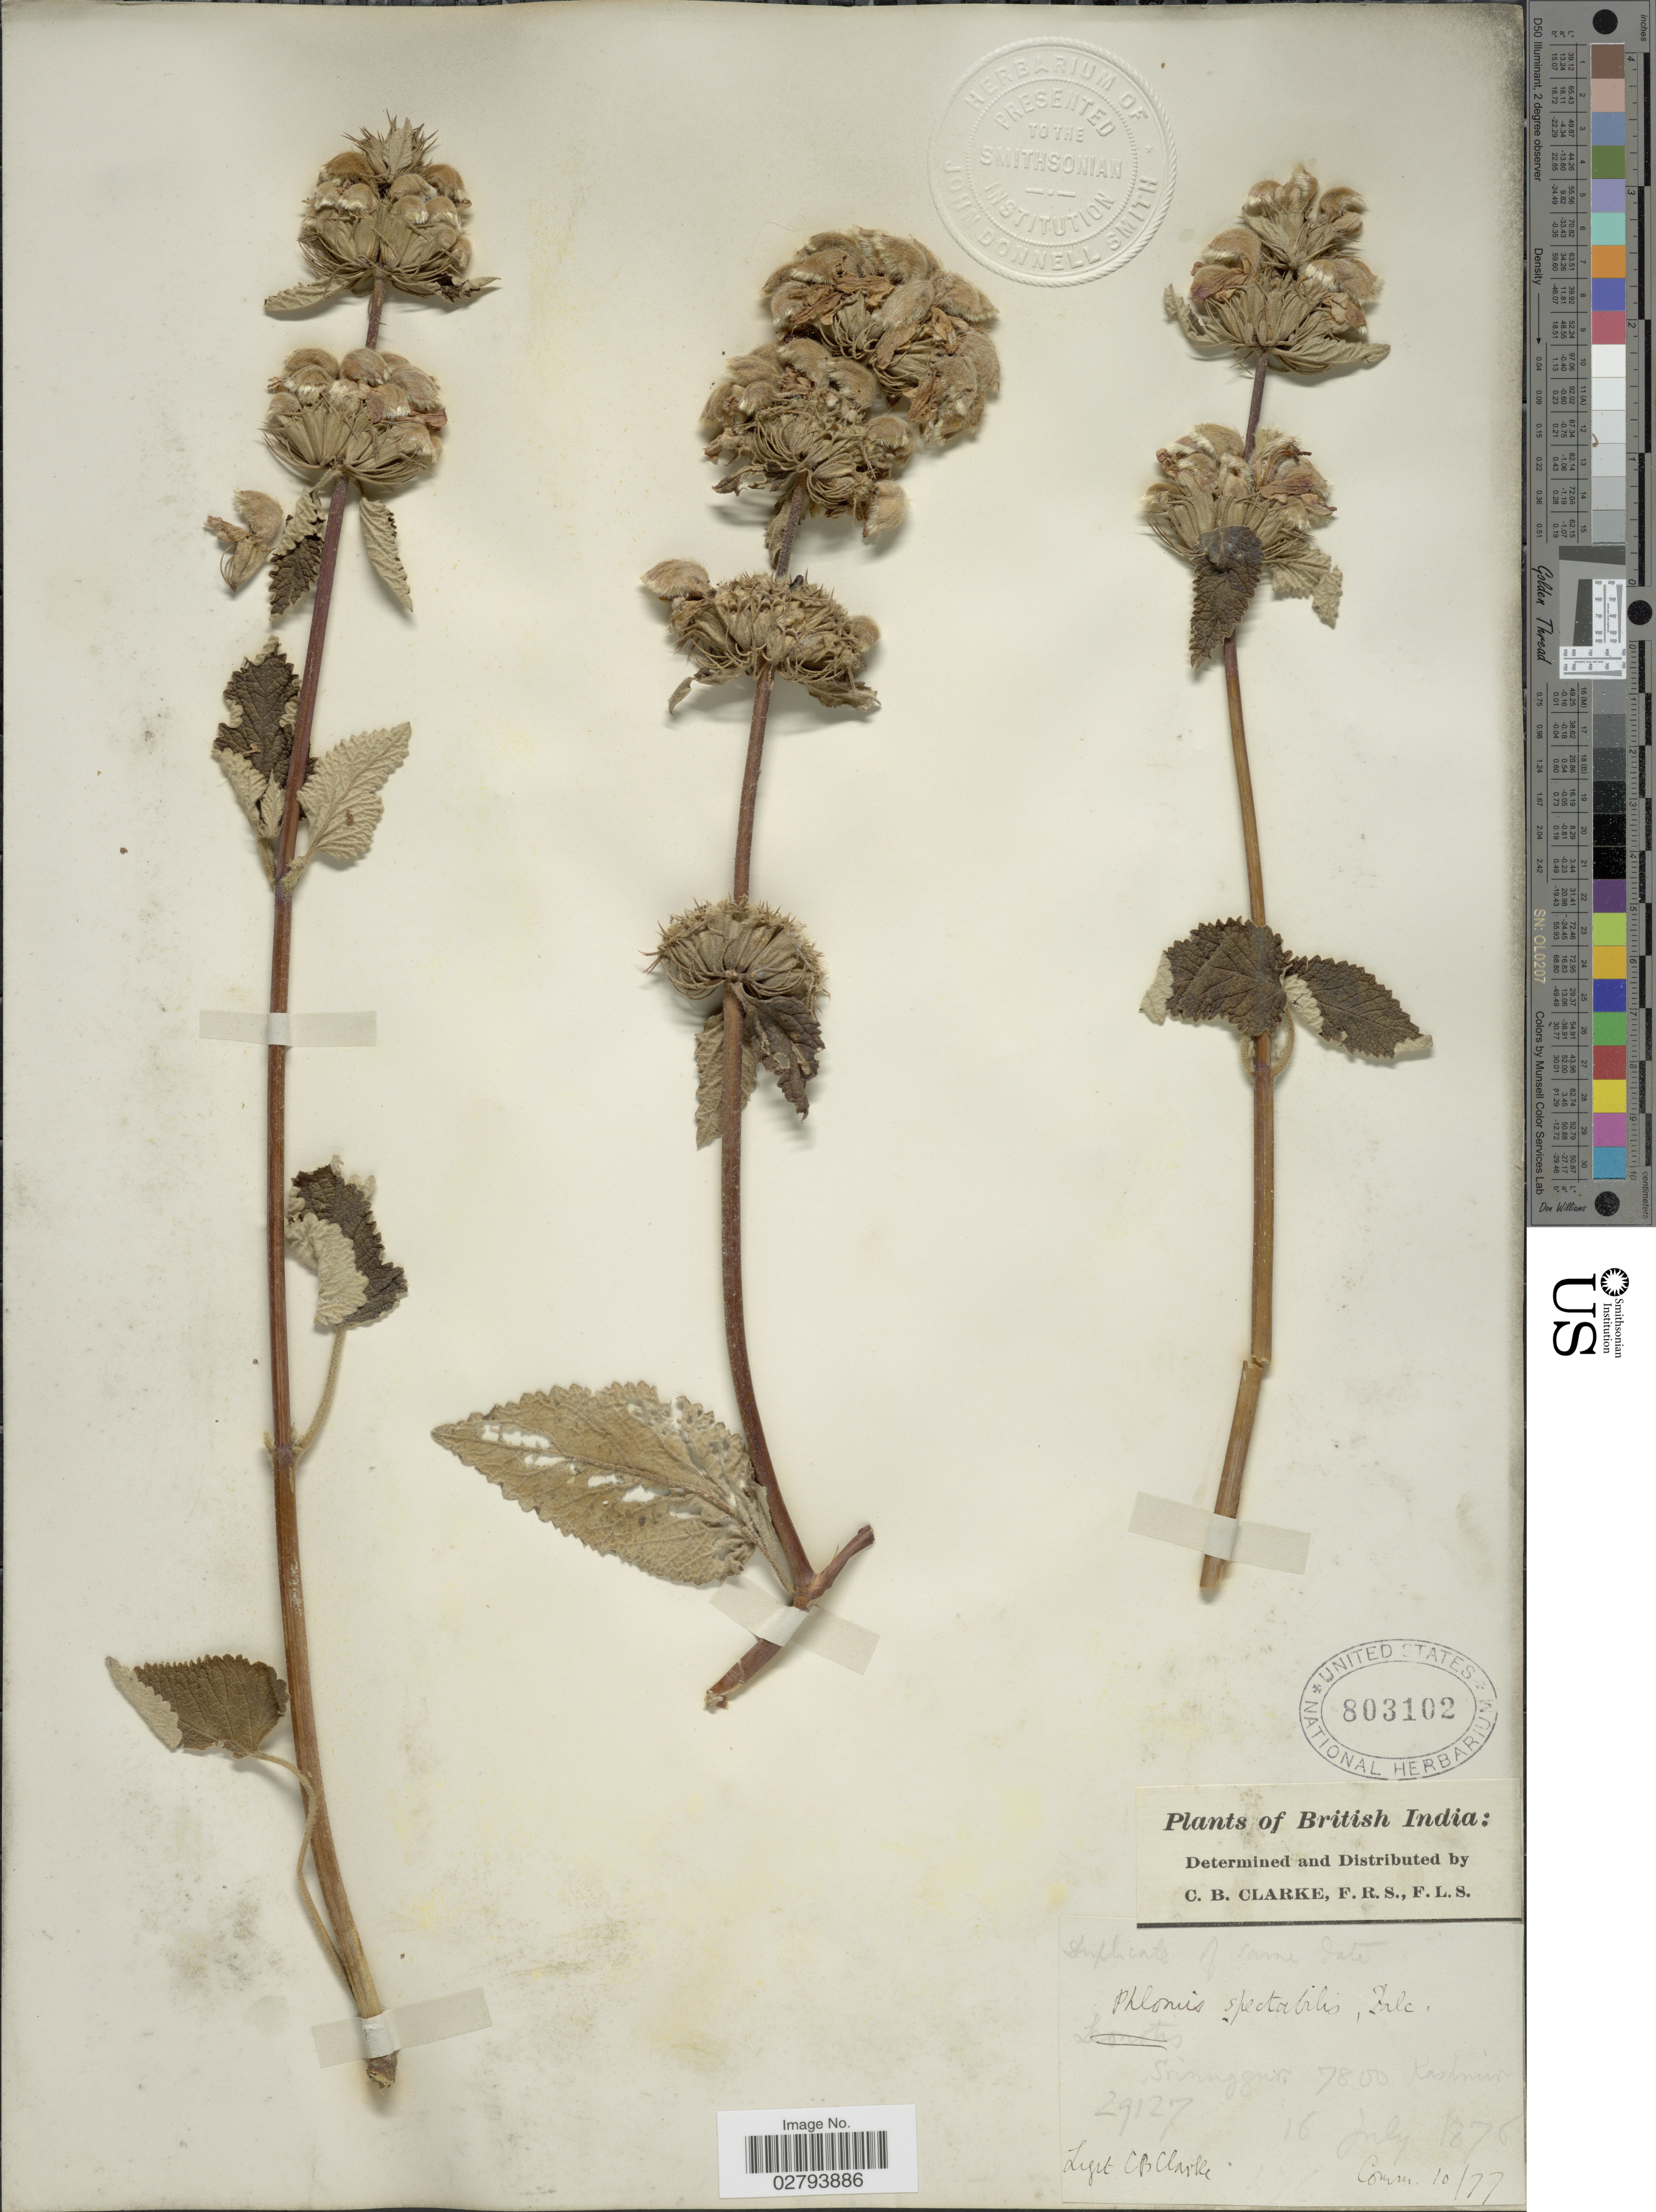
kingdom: Plantae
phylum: Tracheophyta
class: Magnoliopsida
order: Lamiales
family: Lamiaceae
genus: Phlomoides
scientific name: Phlomoides spectabilis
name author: (Falc. ex Benth.) Kamelin & Makhm.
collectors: C. B. Clarke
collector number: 29127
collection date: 1876-07-16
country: India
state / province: Jammu and Kashmir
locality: British India, Srinagar, Kashmir.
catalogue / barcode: US 803102